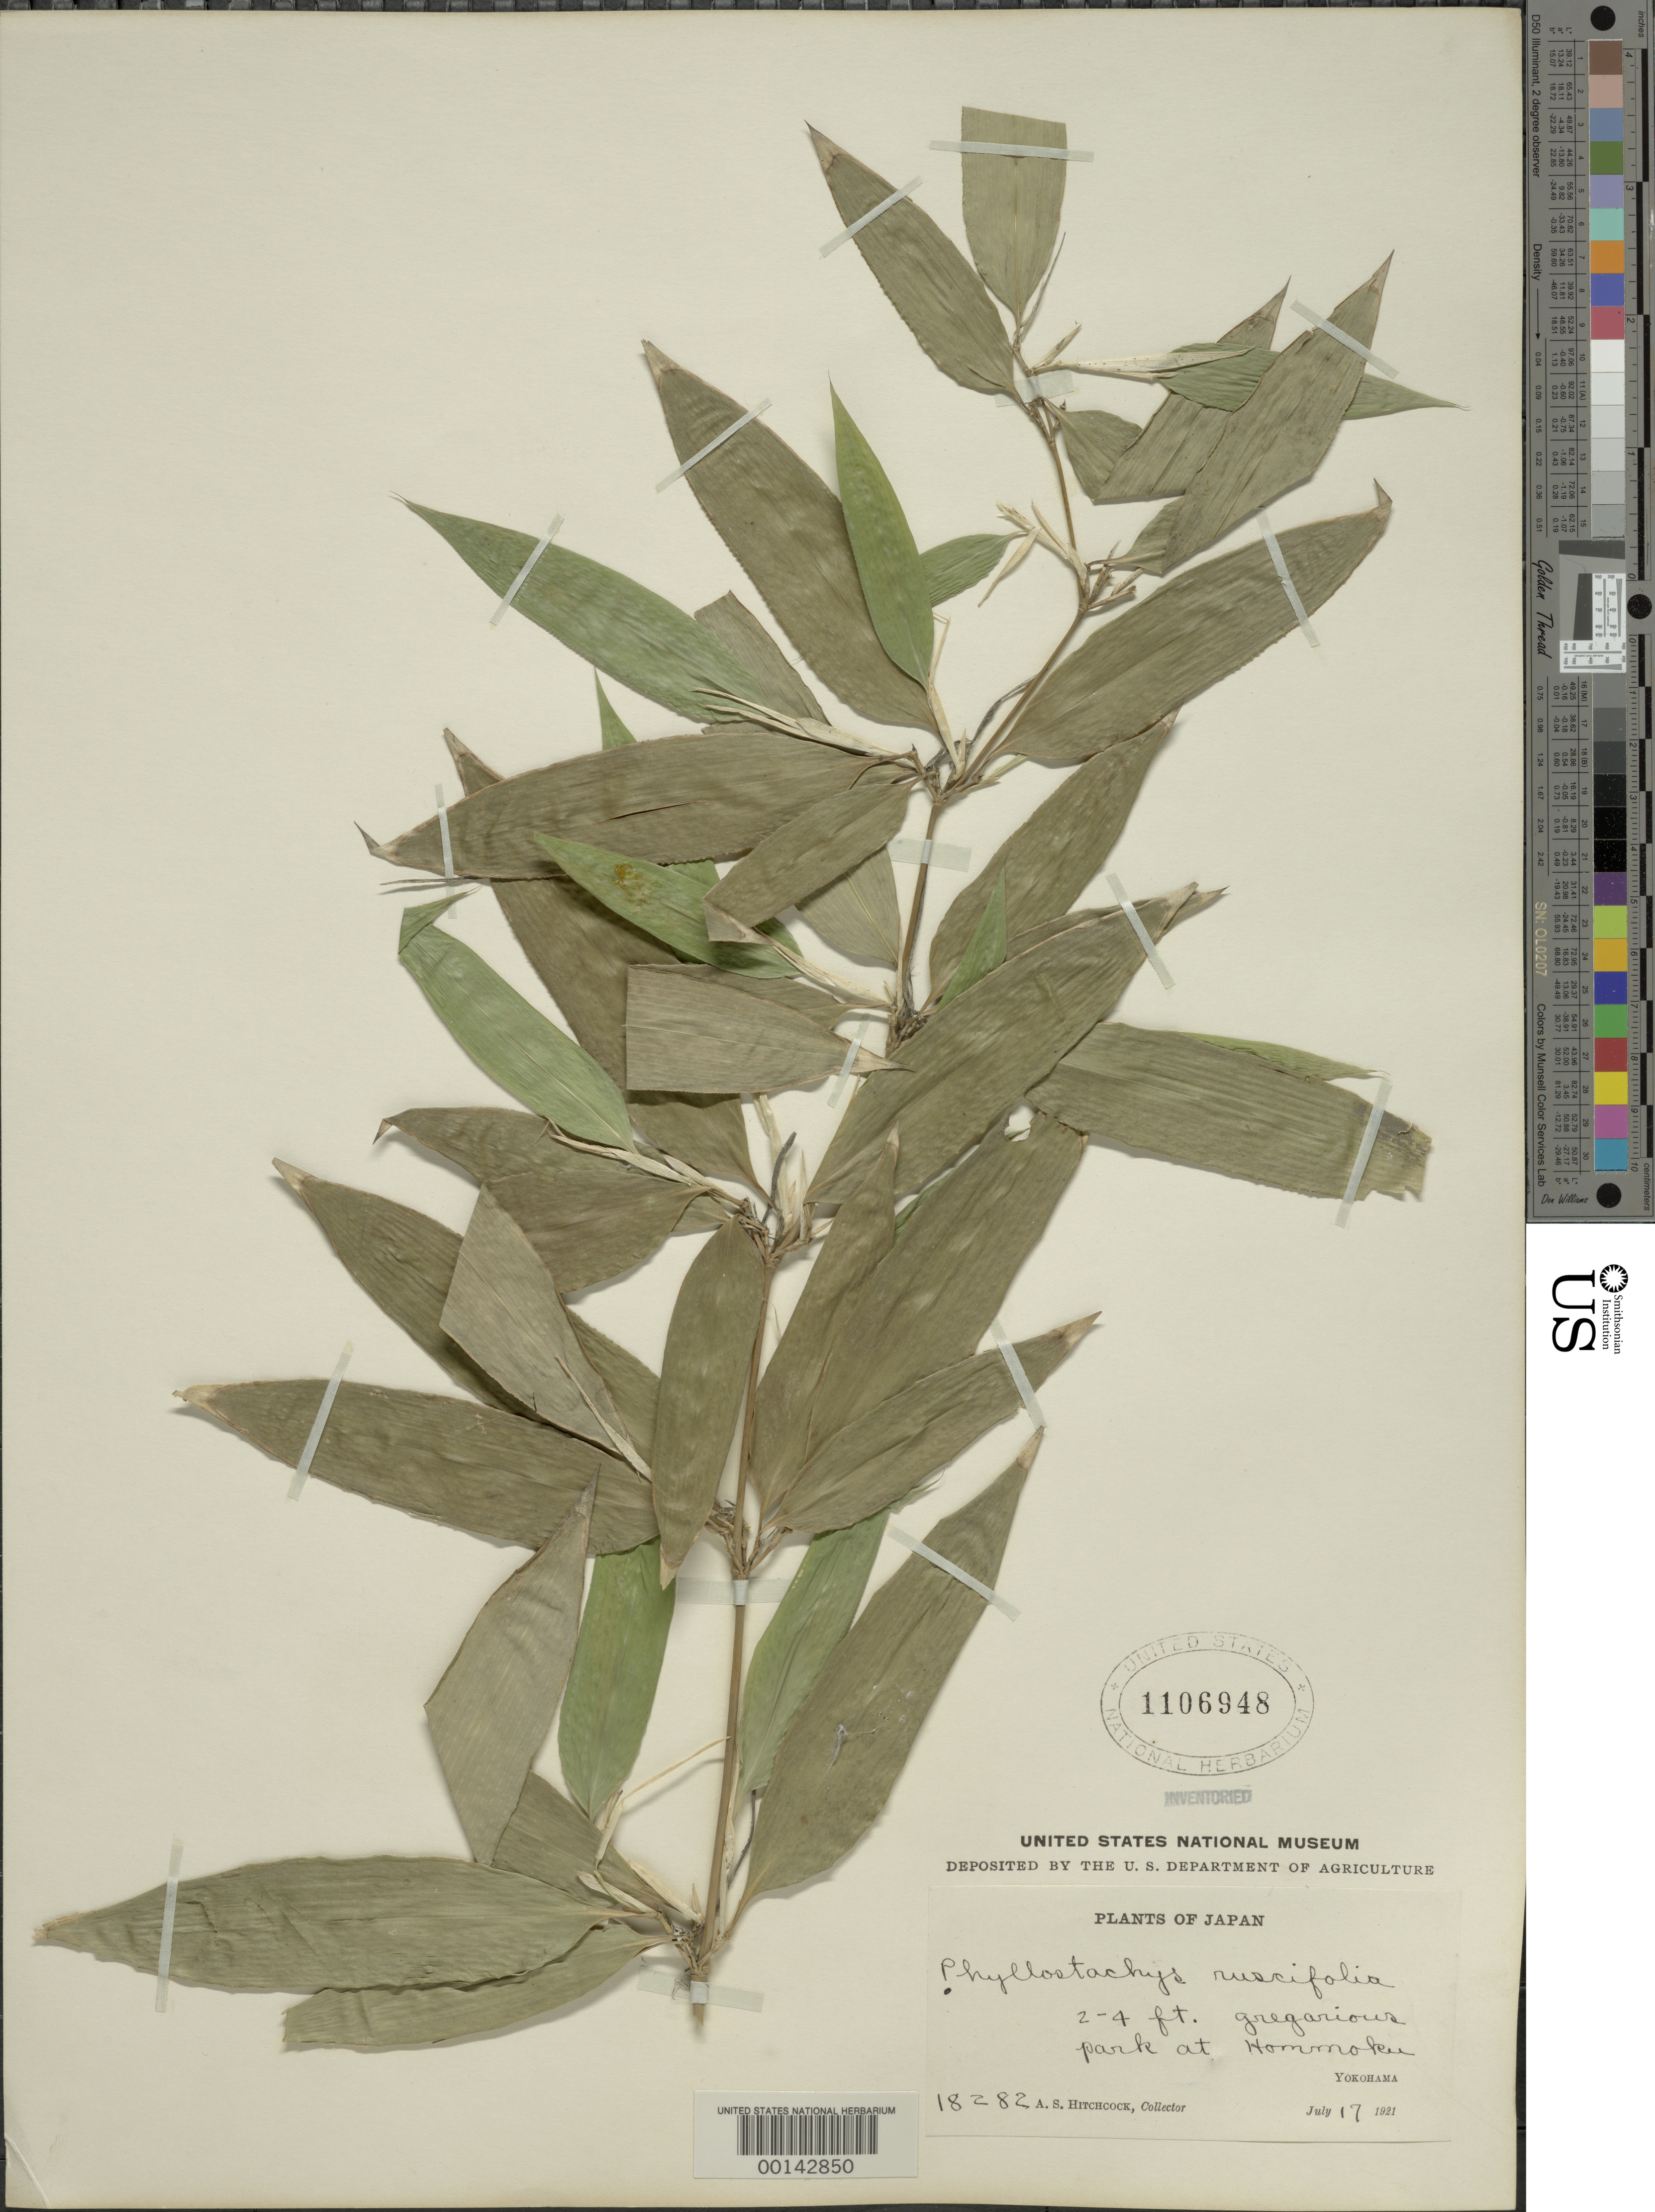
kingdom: Plantae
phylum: Tracheophyta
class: Liliopsida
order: Poales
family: Poaceae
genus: Shibataea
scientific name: Shibataea kumasasa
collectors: A. S. Hitchcock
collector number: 18282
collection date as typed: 17 Jul 1921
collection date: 1921-07-17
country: Japan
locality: Yokohama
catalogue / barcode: US 1106948